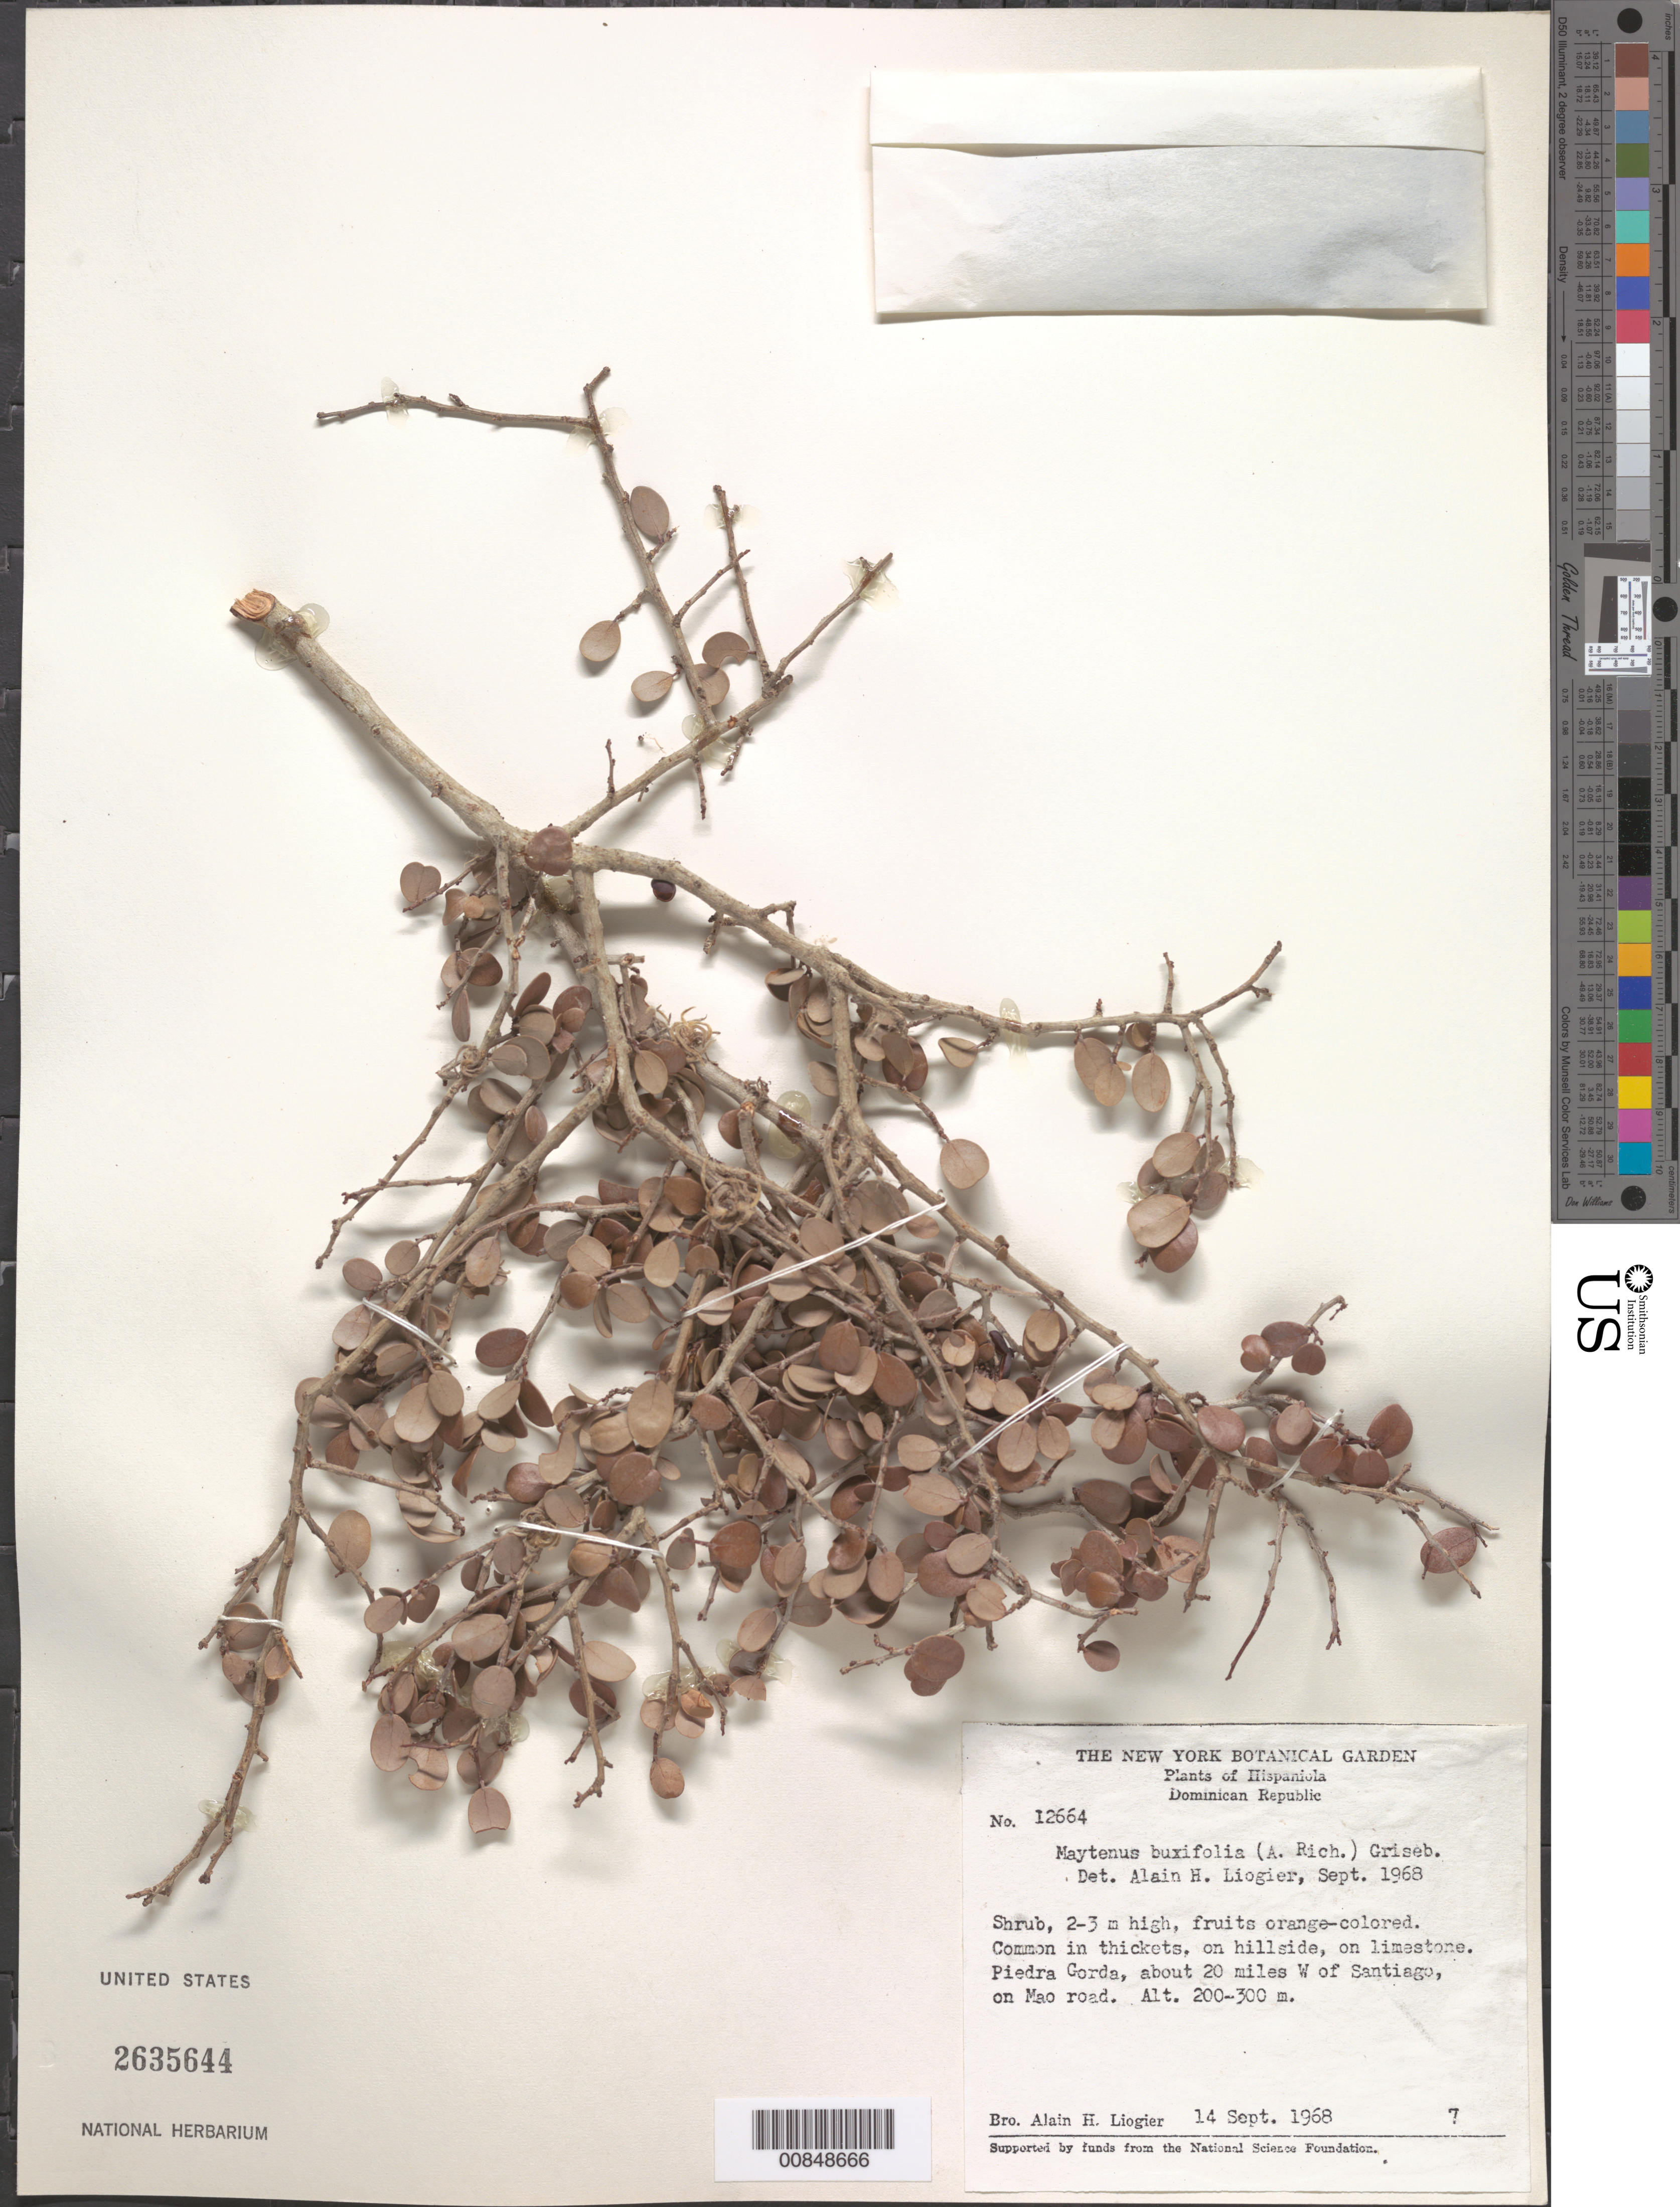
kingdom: Plantae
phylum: Tracheophyta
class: Magnoliopsida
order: Celastrales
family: Celastraceae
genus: Maytenus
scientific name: Maytenus buxifolia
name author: (A. Rich.) Griseb.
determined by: Liogier, Alain H.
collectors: A. H. Liogier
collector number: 12664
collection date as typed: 14 Se[ 1968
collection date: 1968-09-14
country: Dominican Republic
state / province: Santiago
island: Hispaniola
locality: Piedra Gorda, about 20 miles W of Santiago, on Mao road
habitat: In thickets, on hillside, on limestone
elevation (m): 200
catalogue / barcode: US 2635644